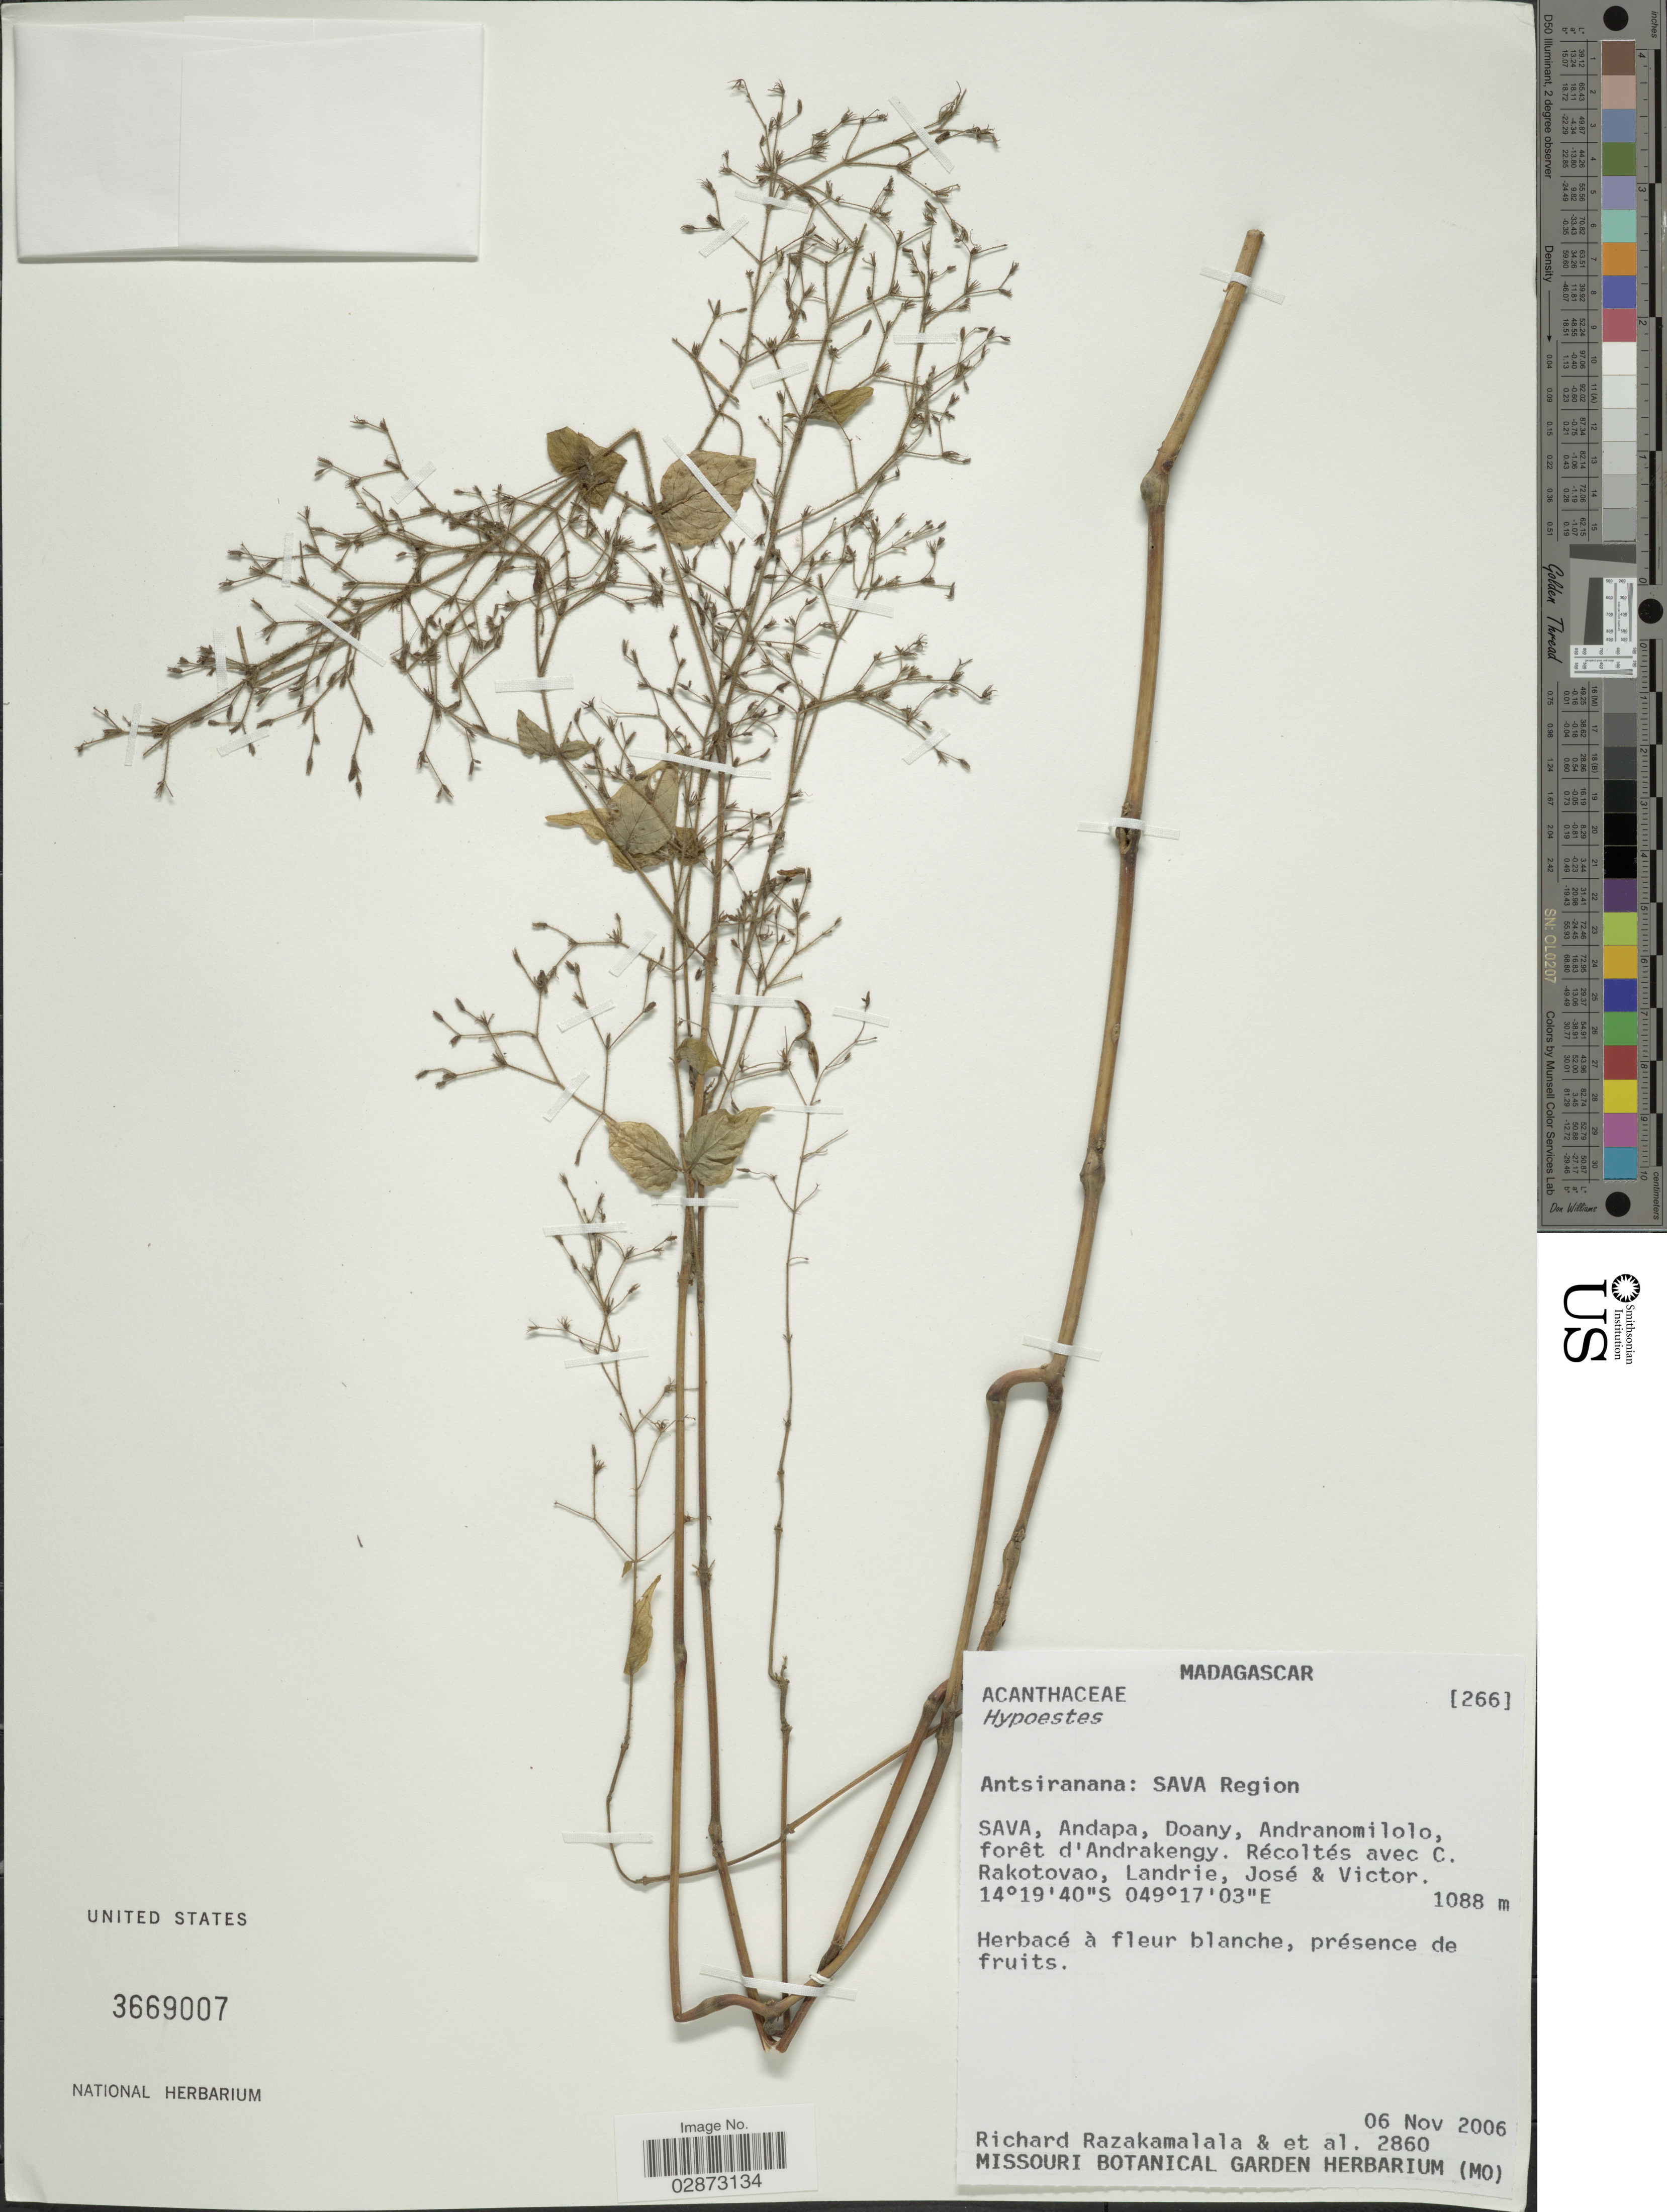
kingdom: Plantae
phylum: Tracheophyta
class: Magnoliopsida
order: Lamiales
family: Acanthaceae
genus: Hypoestes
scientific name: Hypoestes sp.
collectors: R. Razakamalala, C. Rakotovao, J. Landrie & V. Landie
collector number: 2860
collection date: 2006-11-06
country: Madagascar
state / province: Sava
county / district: Andapa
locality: Sava Region. Sava, Andapa, Doany, Andranomilolo, forêt d'Andrakengy.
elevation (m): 1088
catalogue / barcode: US 3669007